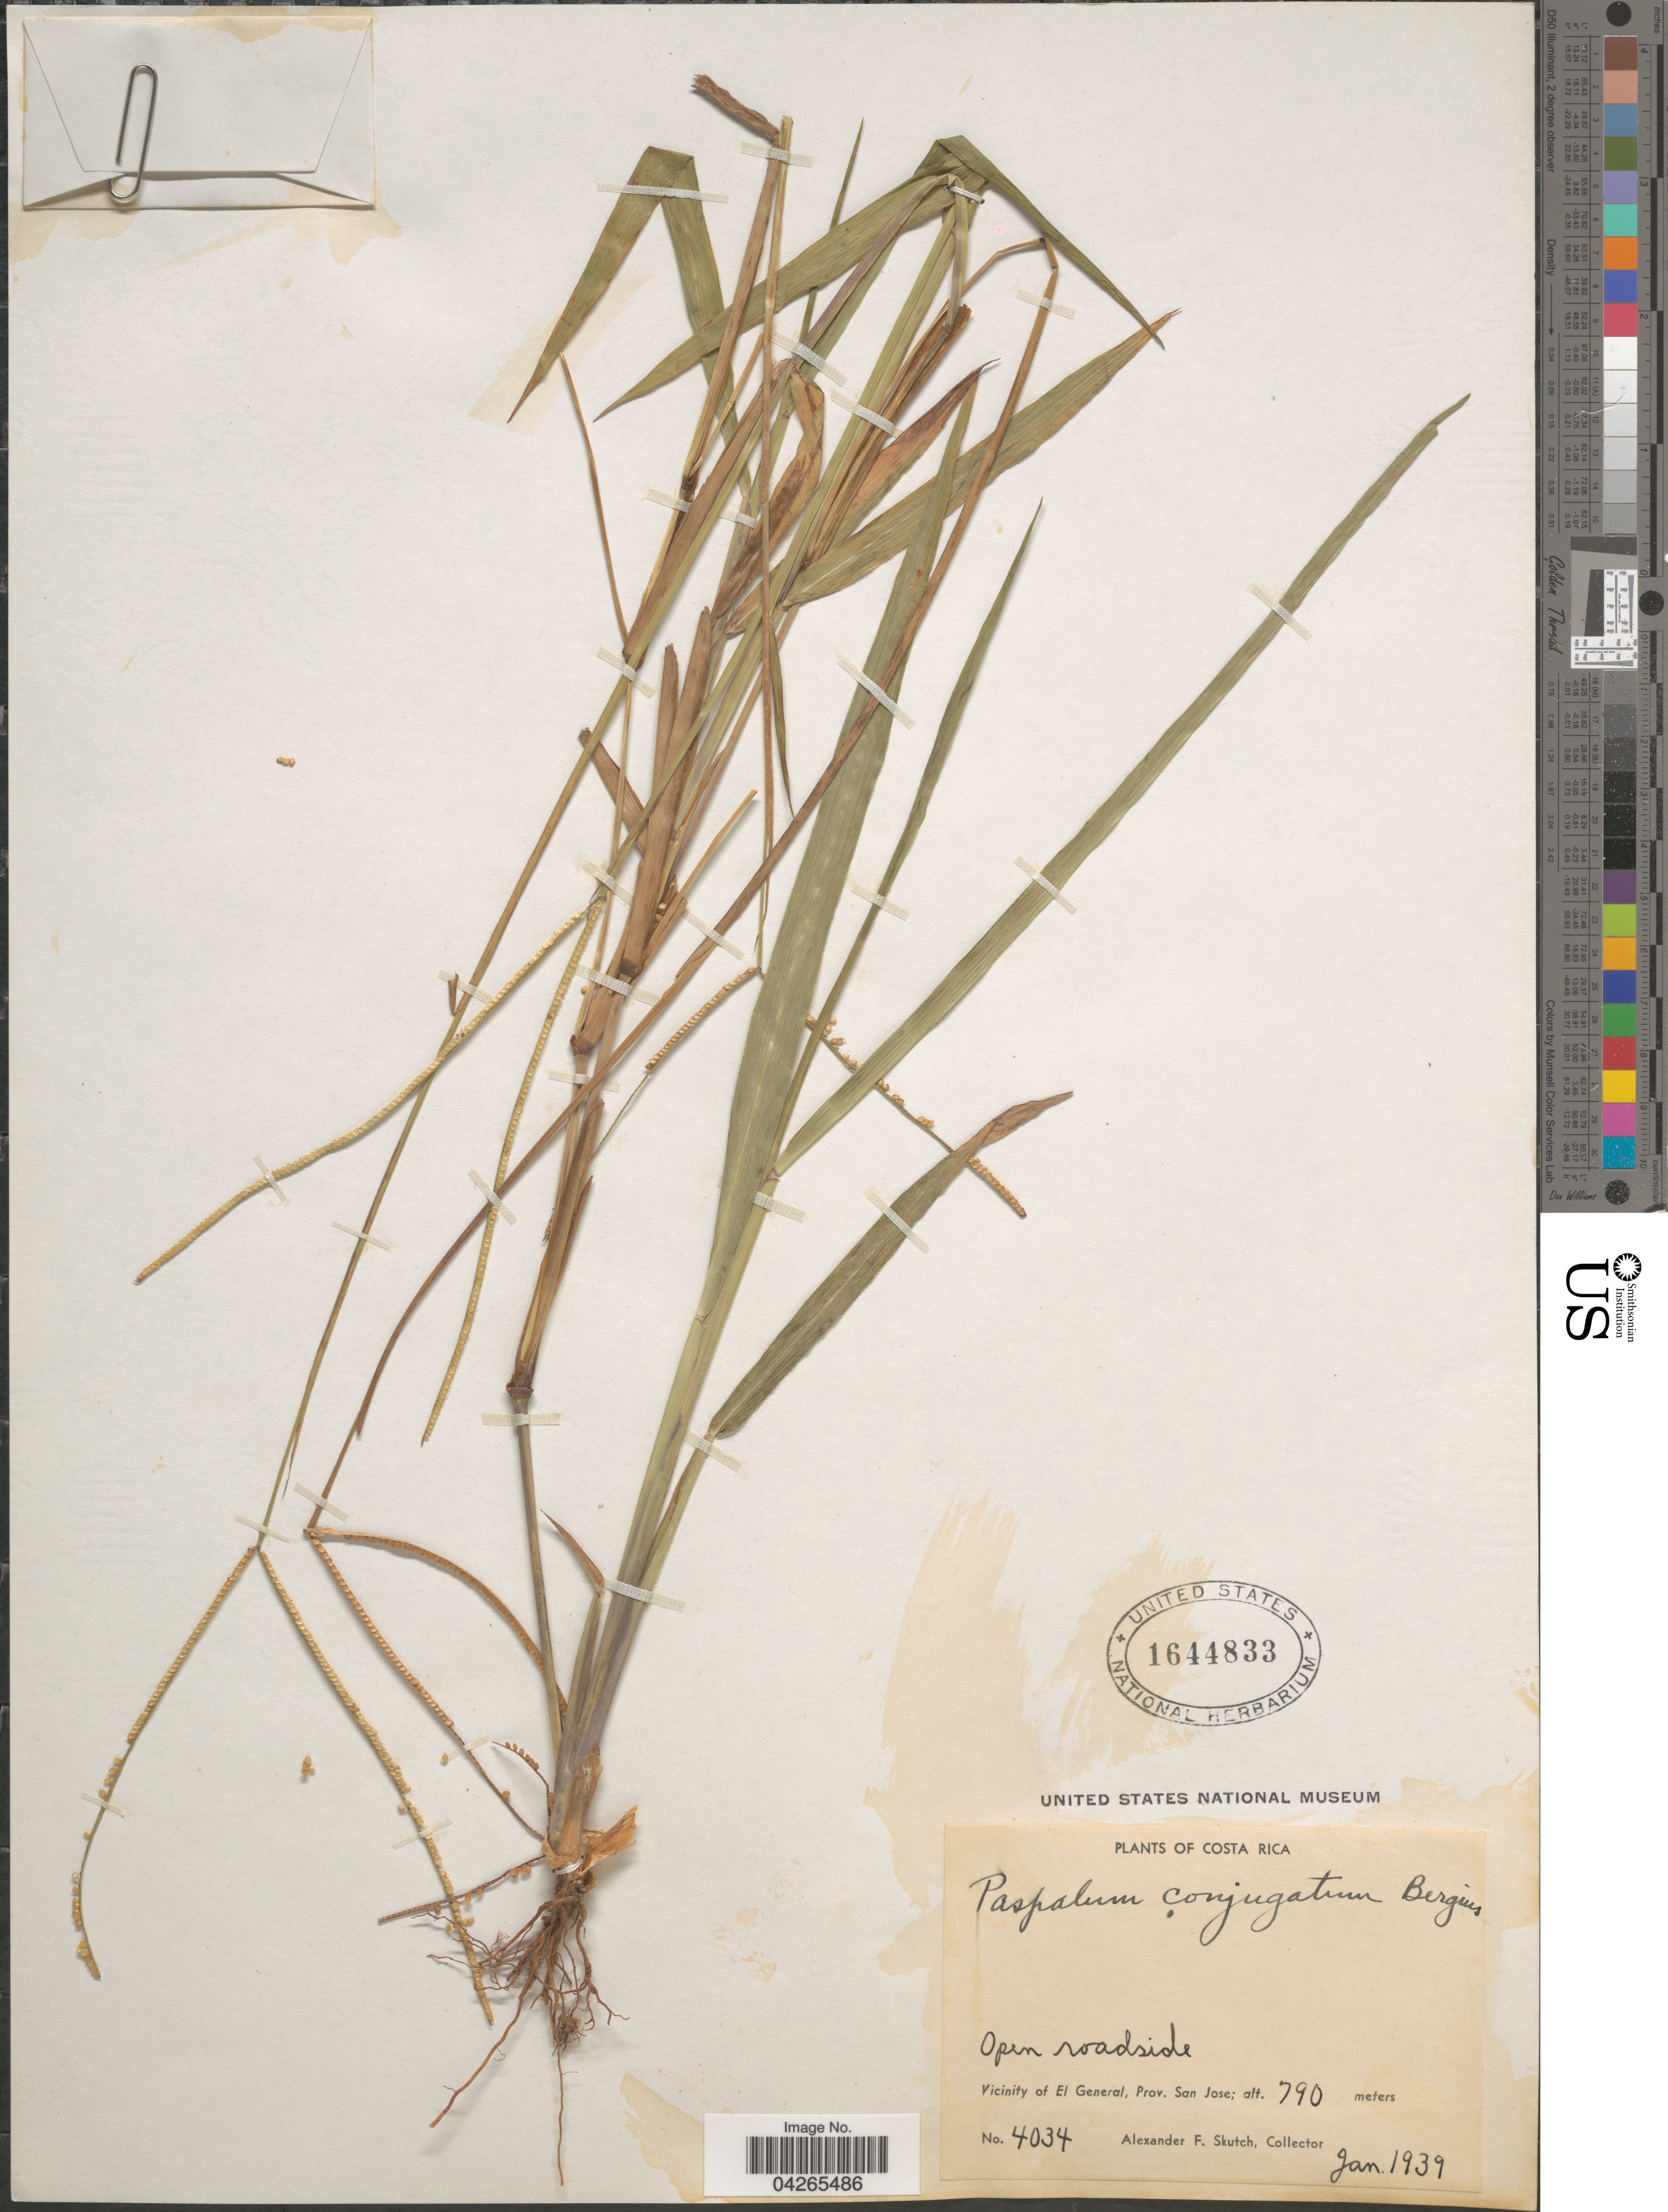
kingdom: Plantae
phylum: Tracheophyta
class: Liliopsida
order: Poales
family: Poaceae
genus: Paspalum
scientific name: Paspalum conjugatum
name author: P.J. Bergius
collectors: A. F. Skutch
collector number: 4034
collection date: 1939-01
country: Costa Rica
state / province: San José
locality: Open roadside. Vicinity of El General.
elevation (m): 790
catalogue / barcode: US 1644833